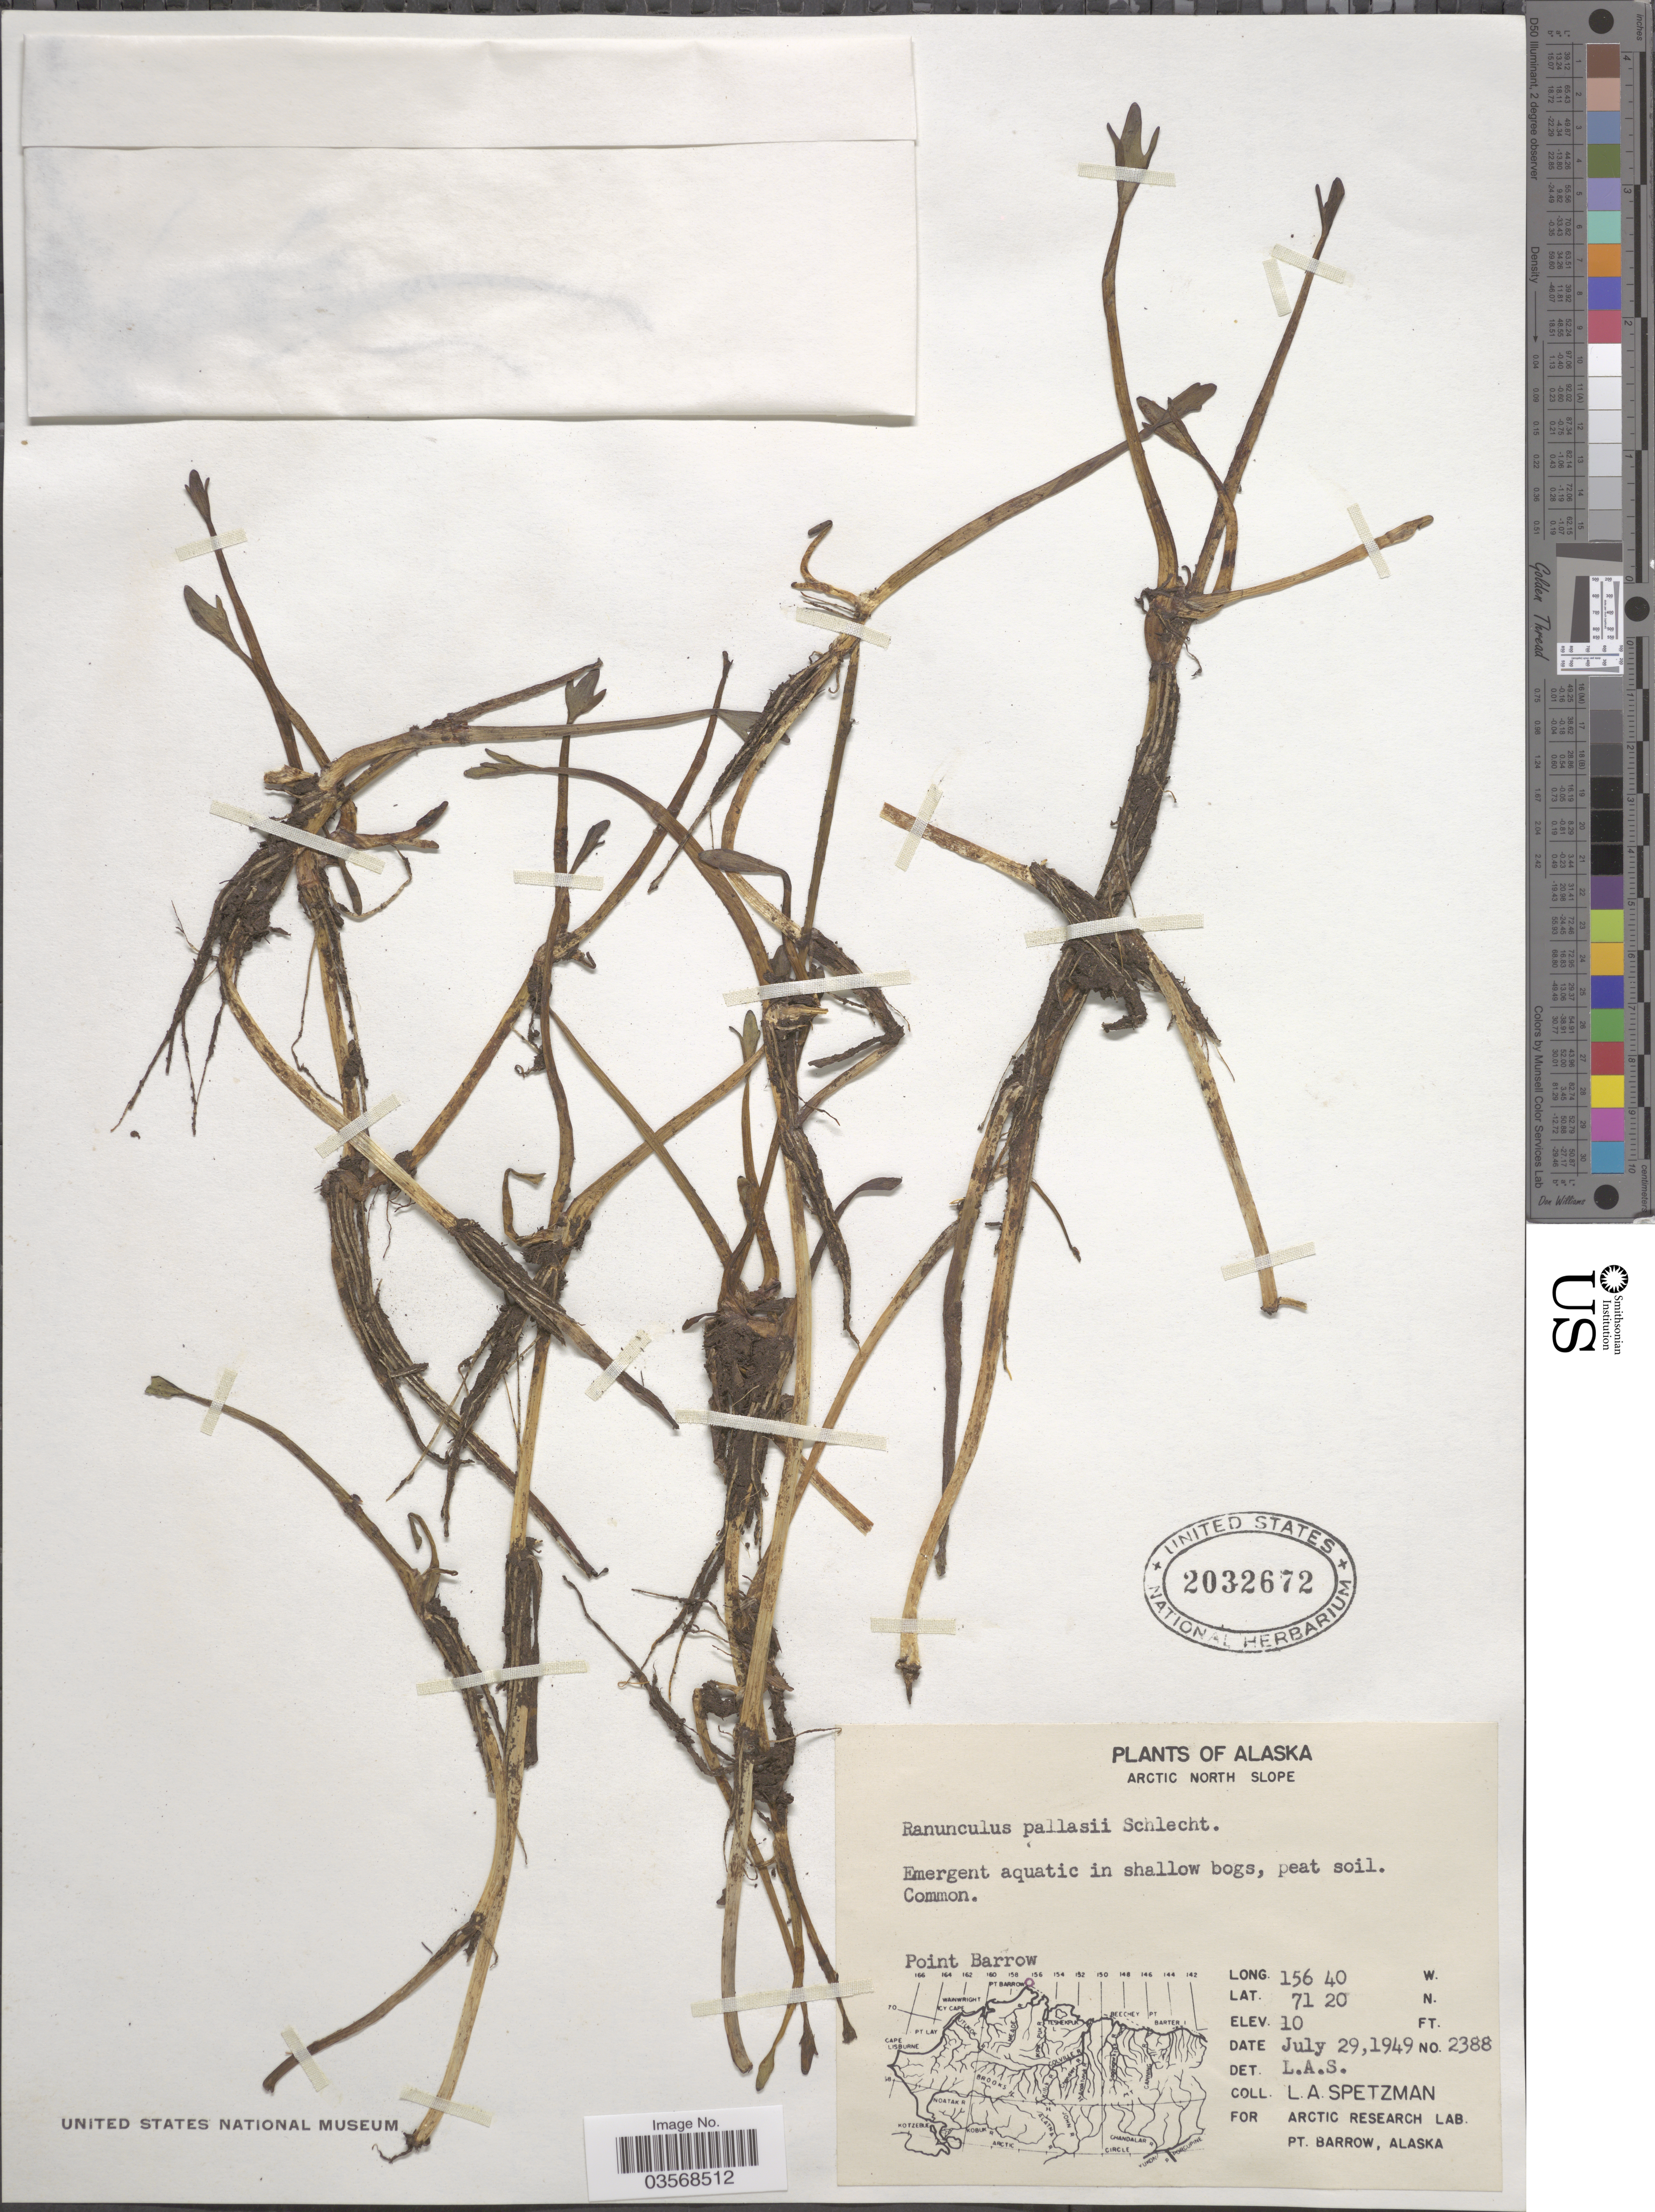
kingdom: Plantae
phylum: Tracheophyta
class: Magnoliopsida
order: Ranunculales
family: Ranunculaceae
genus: Ranunculus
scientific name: Ranunculus pallasii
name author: Schltdl.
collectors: L. Spetzman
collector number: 2388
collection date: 1949-07-29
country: United States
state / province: Alaska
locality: Arctic North Slope. Point Barrow.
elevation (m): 3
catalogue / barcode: US 2032672